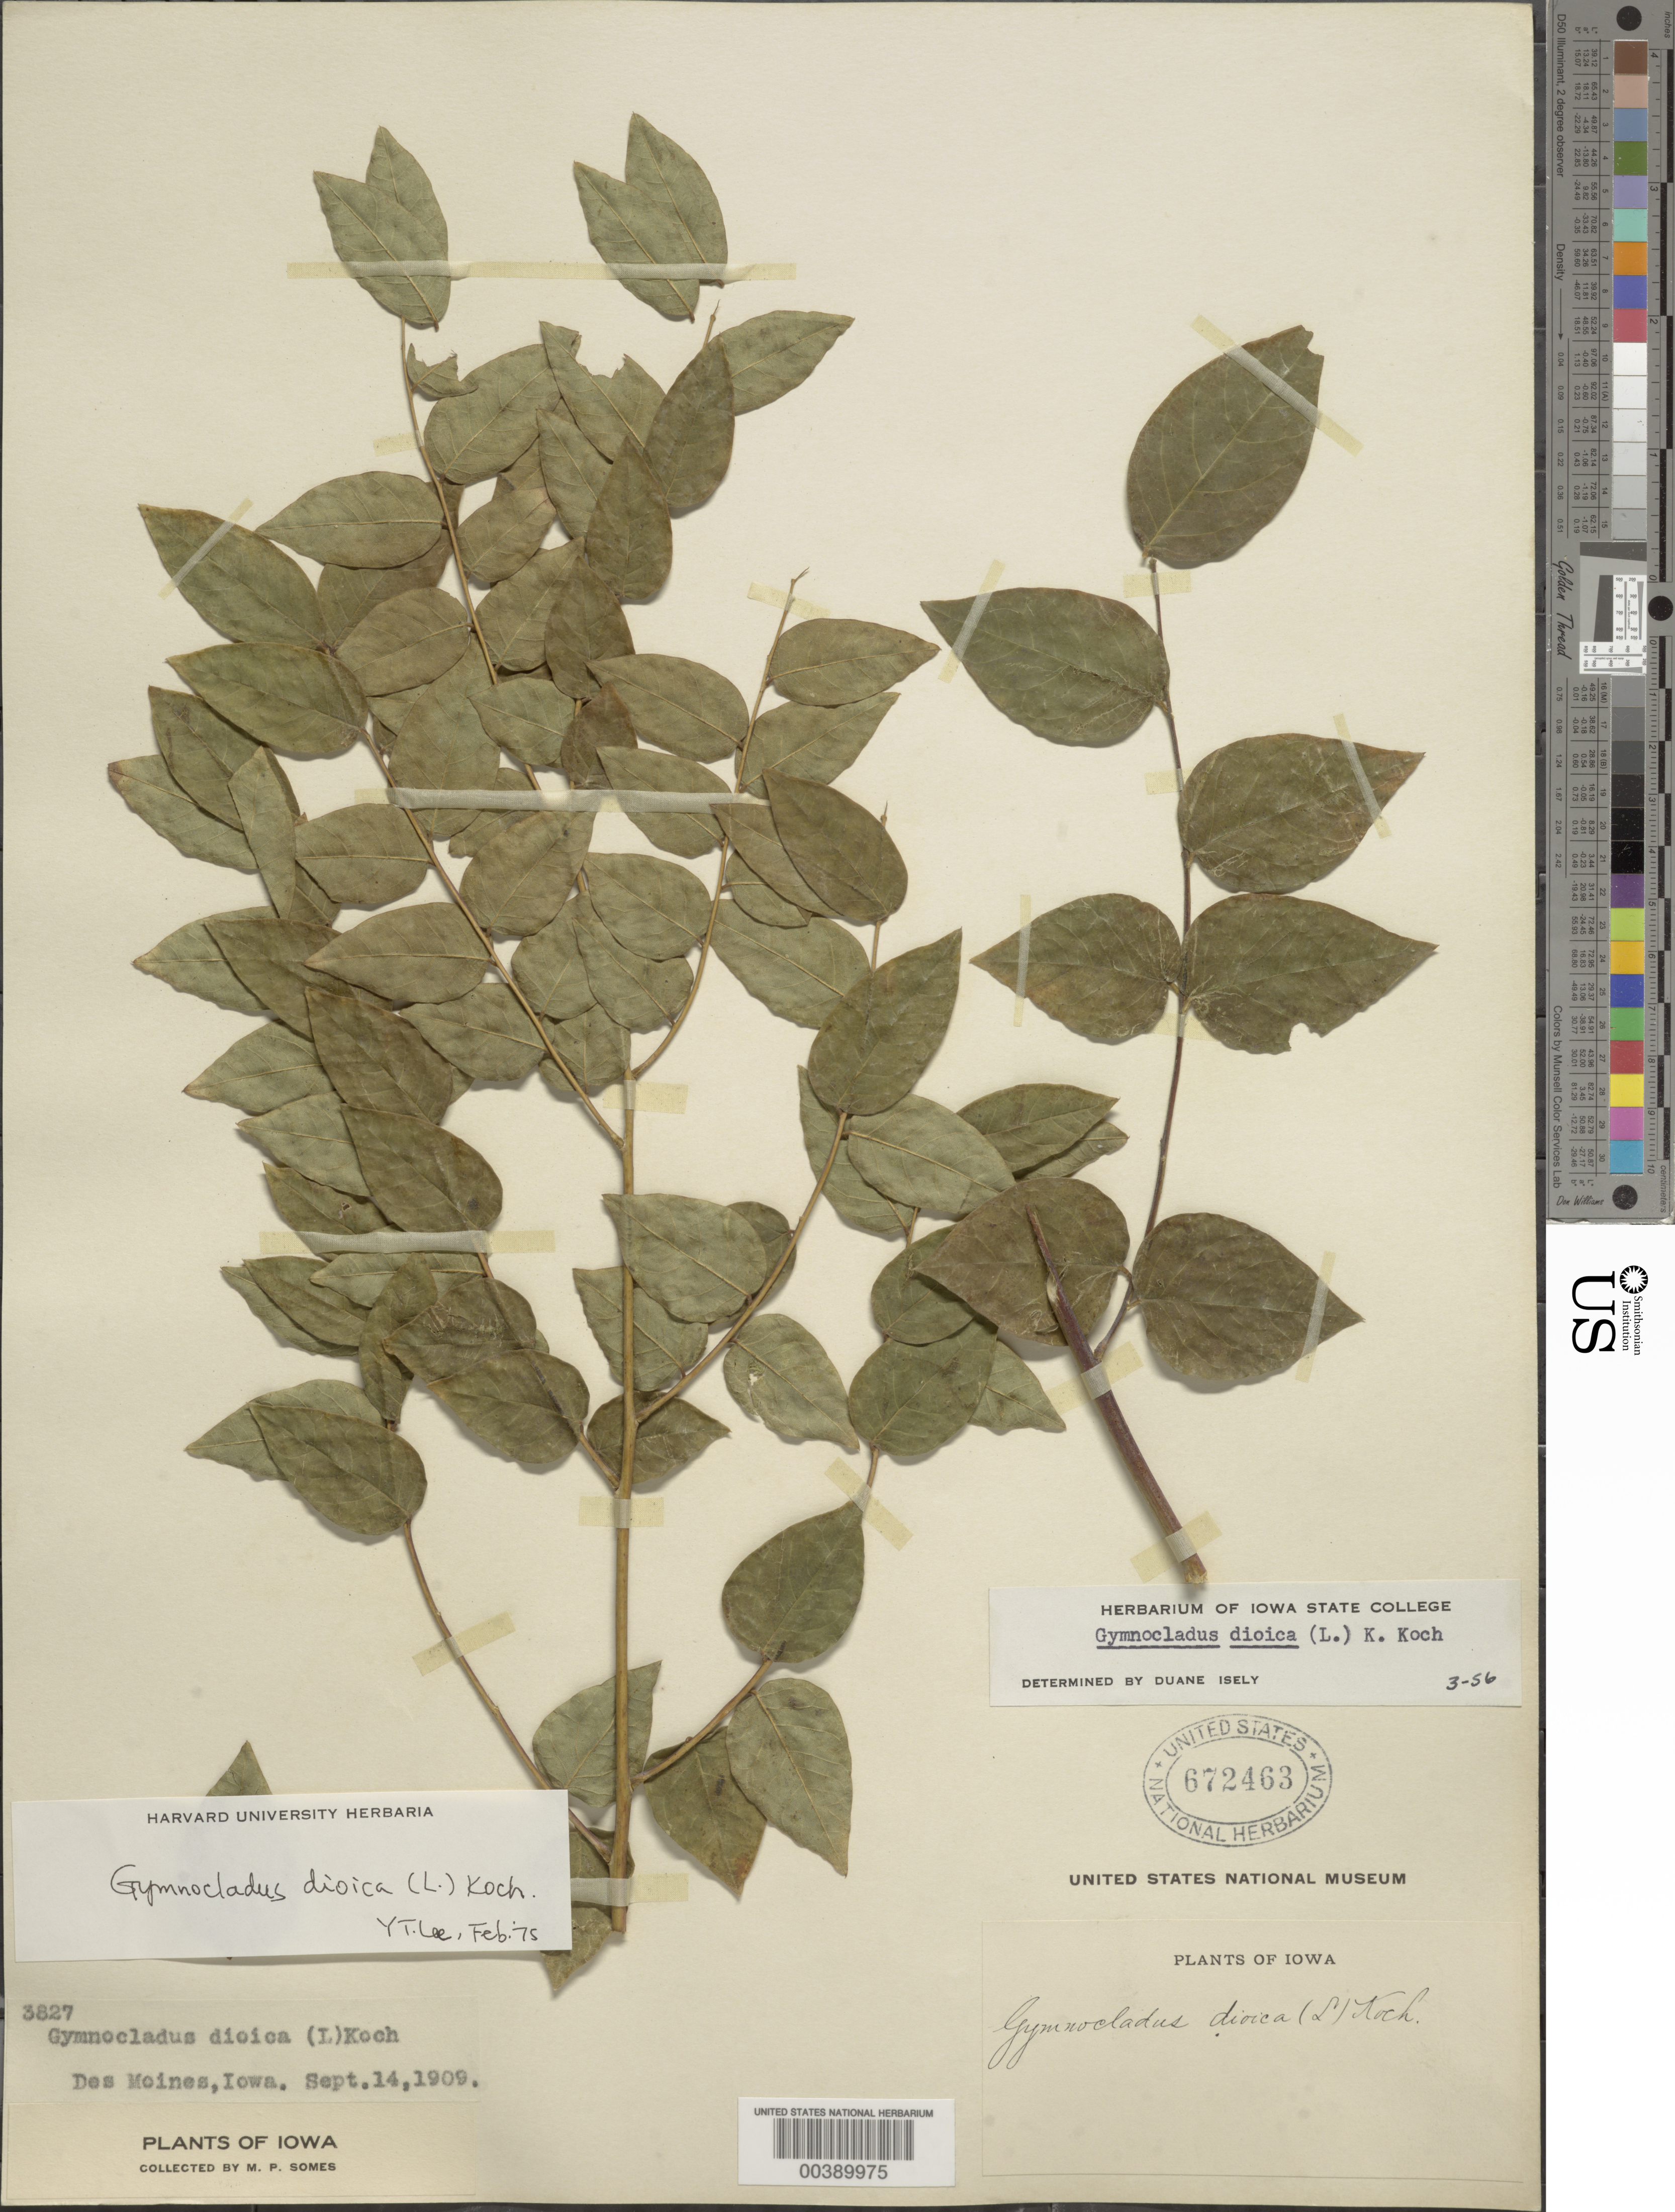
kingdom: Plantae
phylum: Tracheophyta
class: Magnoliopsida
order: Fabales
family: Fabaceae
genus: Gymnocladus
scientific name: Gymnocladus dioicus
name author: (L.) K. Koch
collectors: M. Somes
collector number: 3827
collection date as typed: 14 Sep 1909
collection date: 1909-09-14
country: United States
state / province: Iowa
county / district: Polk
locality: Des moines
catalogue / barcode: US 672463